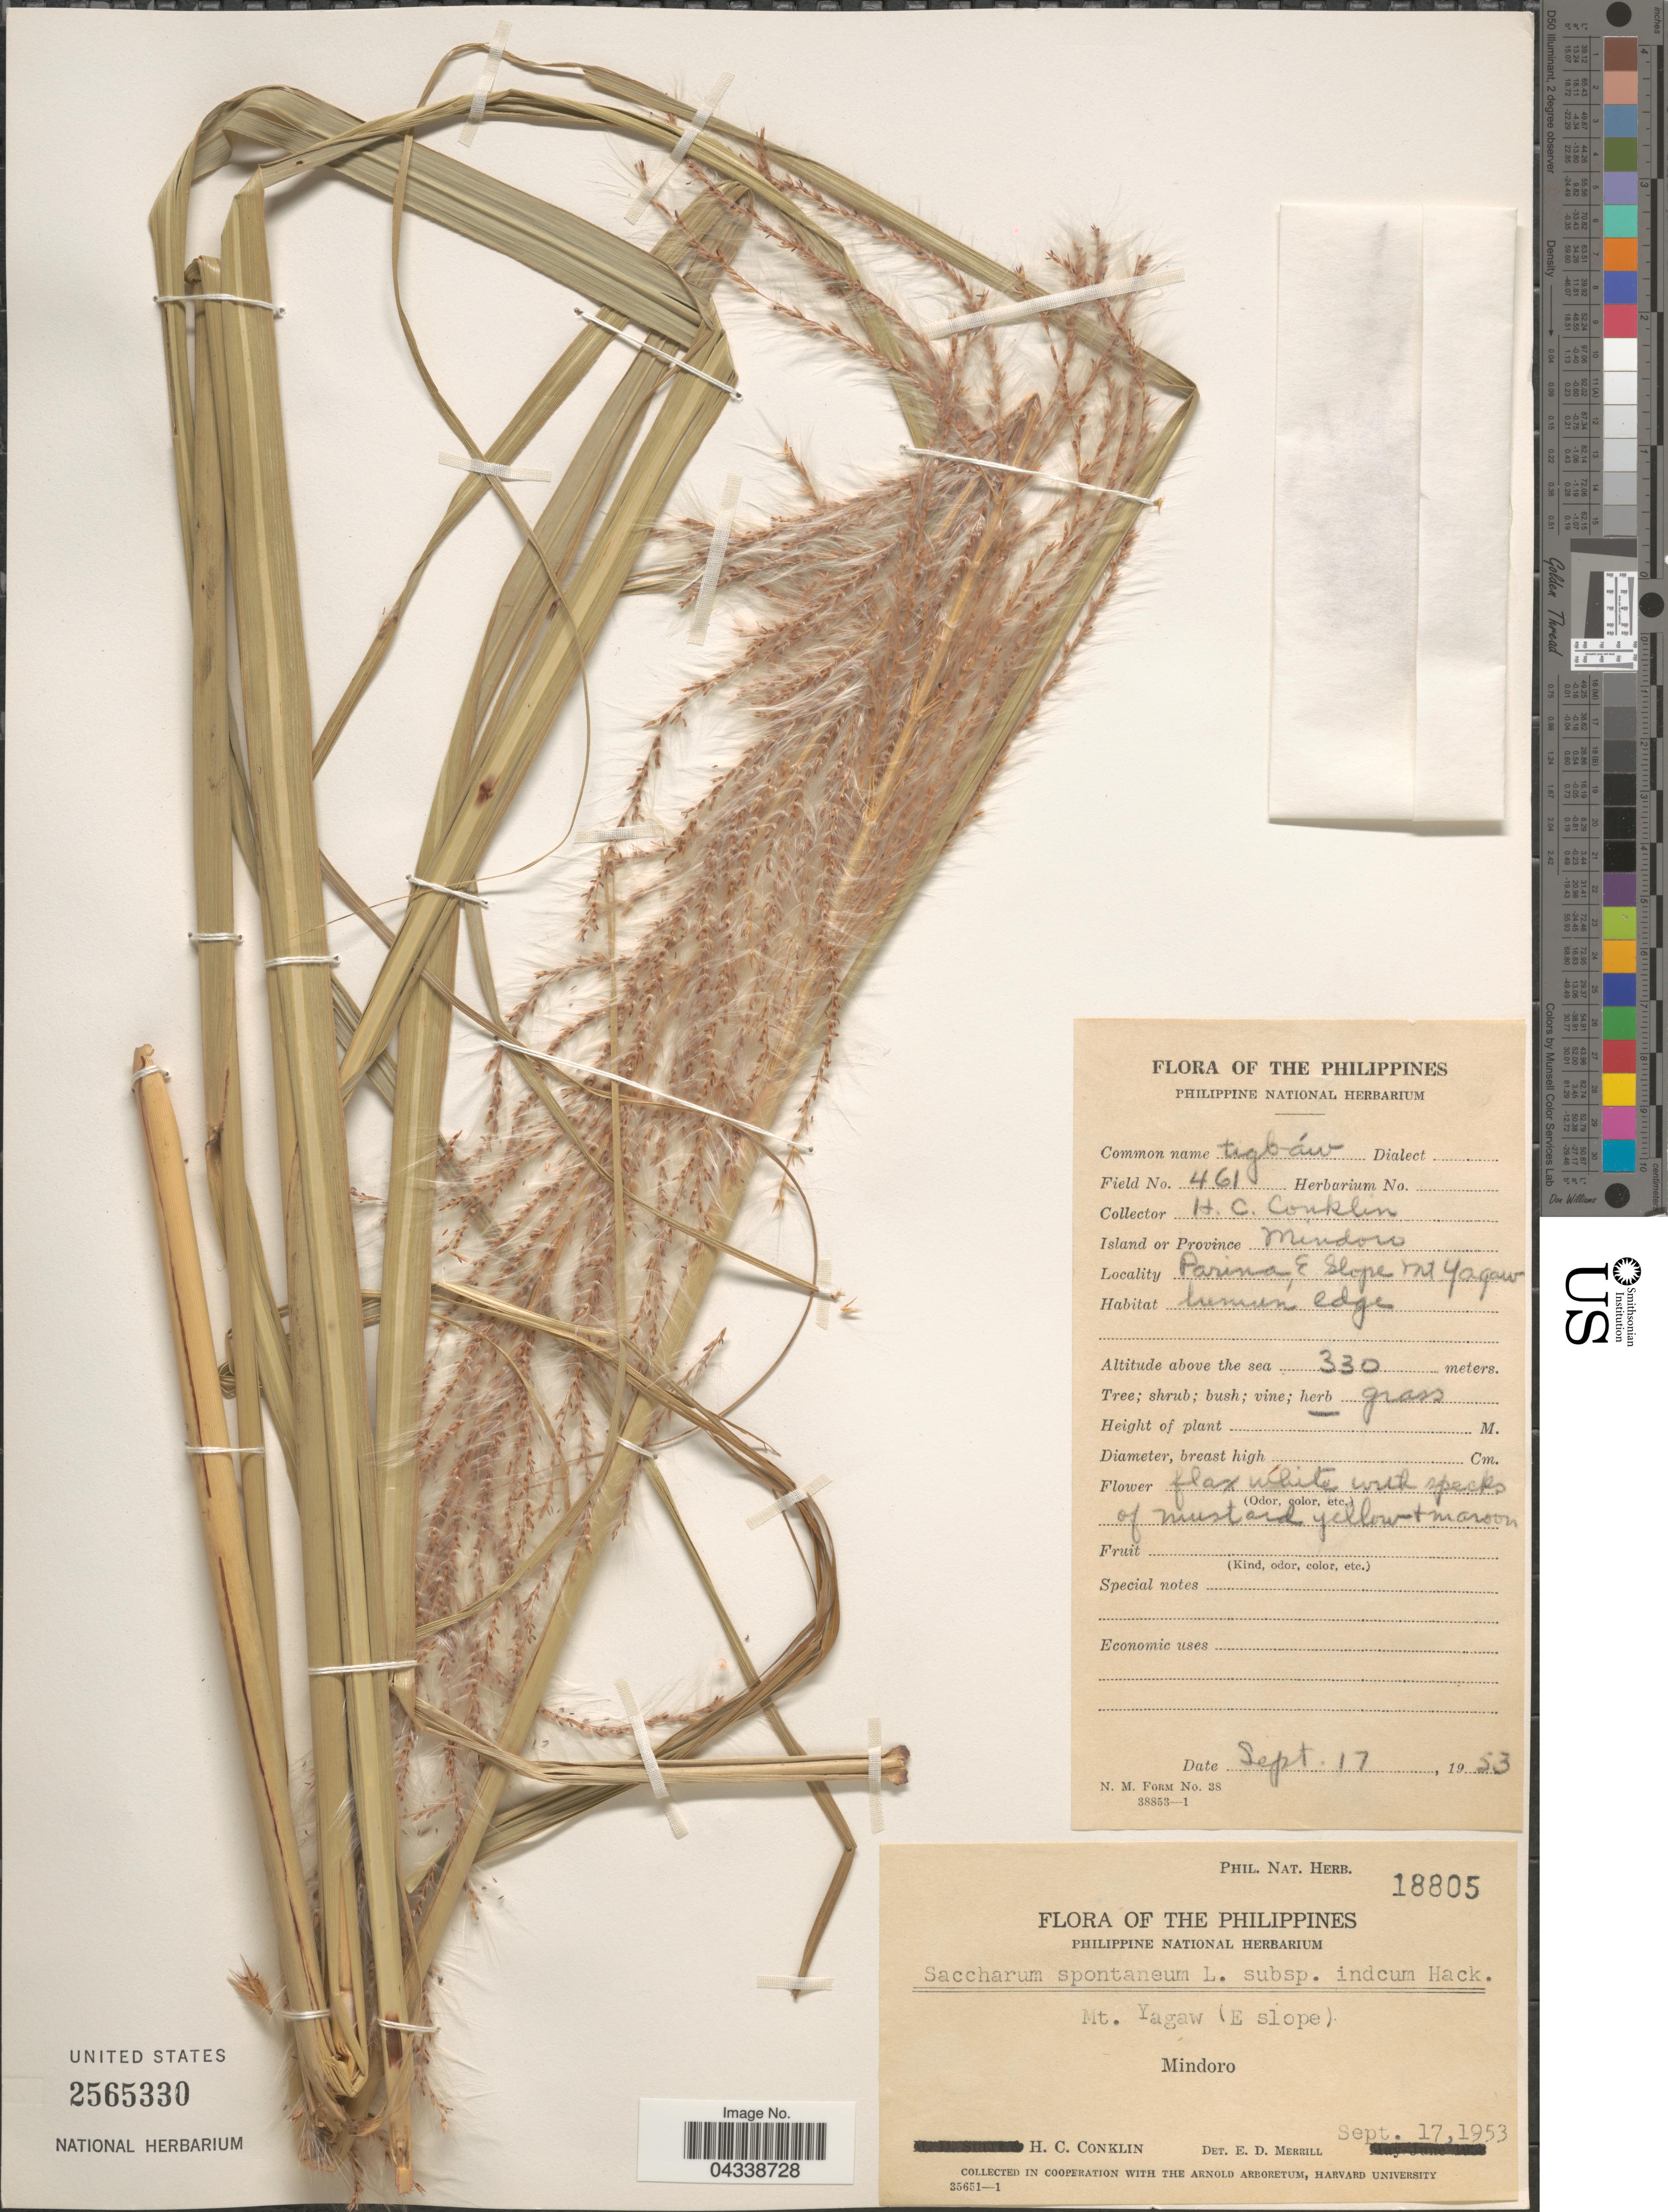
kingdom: Plantae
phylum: Tracheophyta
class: Liliopsida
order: Poales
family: Poaceae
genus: Saccharum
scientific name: Saccharum spontaneum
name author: L.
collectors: H. Conklin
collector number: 461/Phil. Nat. Herb. 18805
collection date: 1953-09-17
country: Philippines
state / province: Mimaropa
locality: Island or Province Mindoro. Parina, E Slope Mt Yagaw. Mt. Yagaw (E slope). Mindoro.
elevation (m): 330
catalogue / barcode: US 2565330